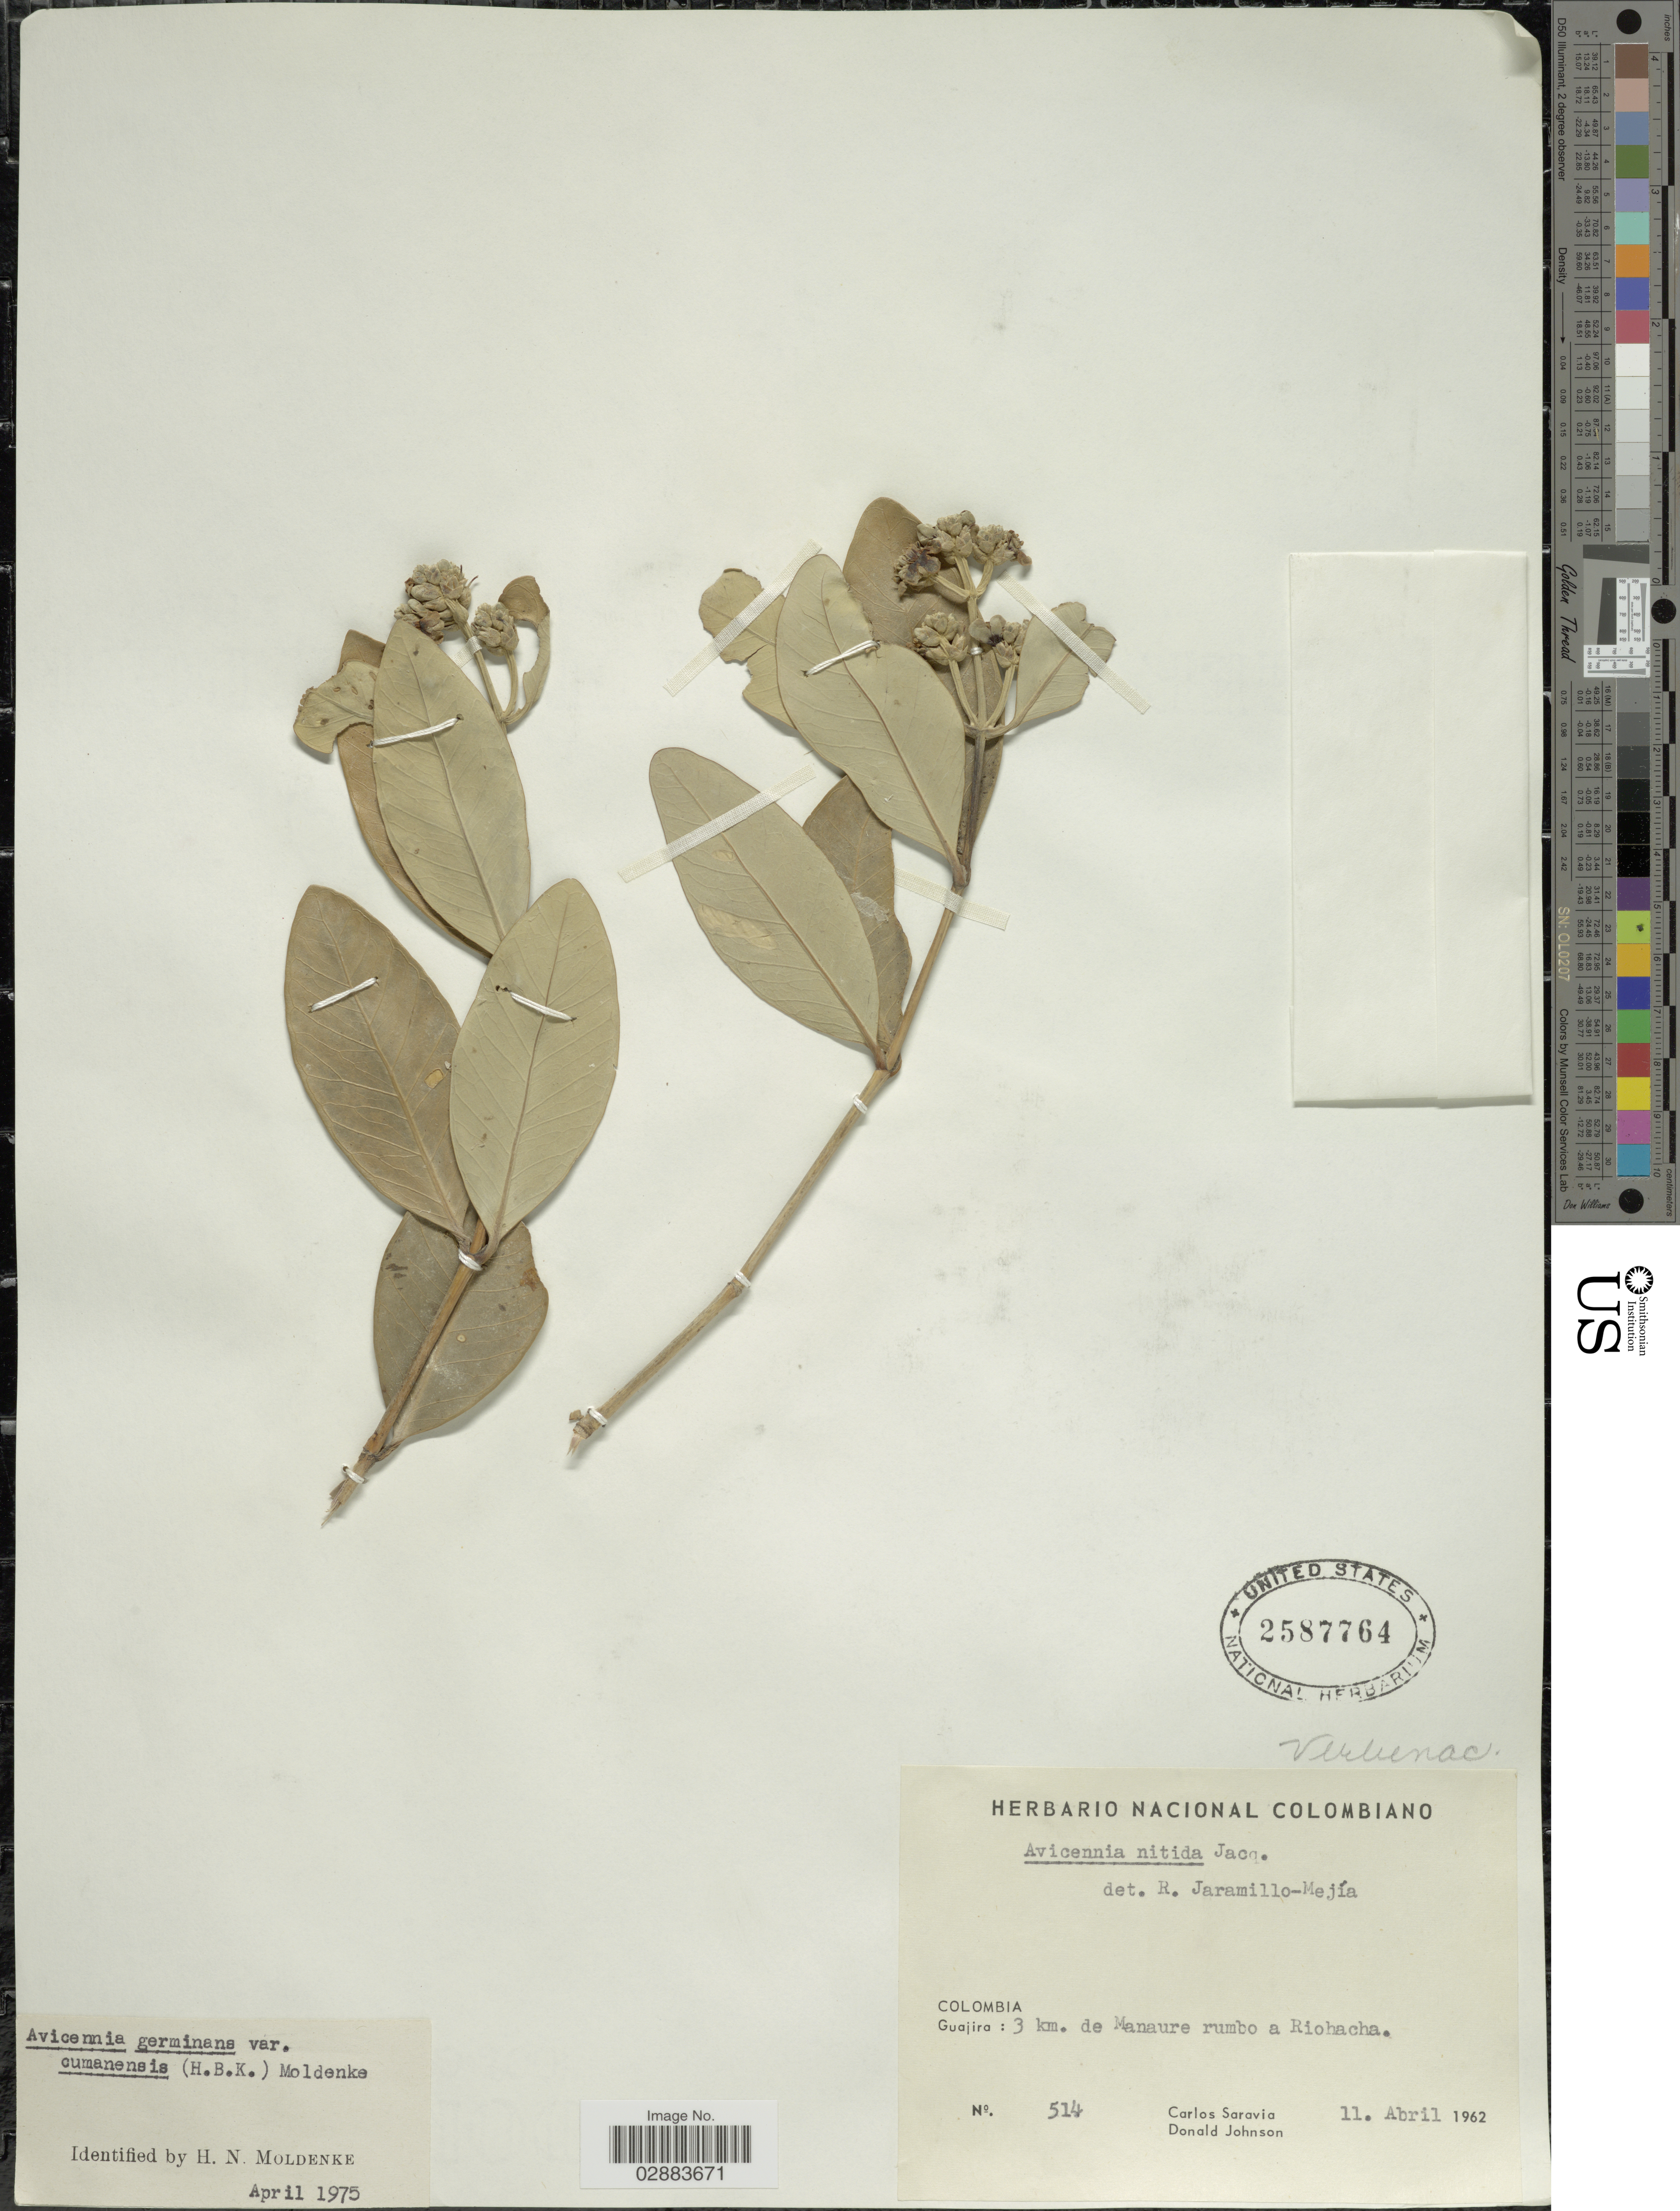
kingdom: Plantae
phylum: Tracheophyta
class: Magnoliopsida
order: Lamiales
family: Acanthaceae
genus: Avicennia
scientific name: Avicennia germinans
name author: (L.) L.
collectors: C. Saravia & D. Johnson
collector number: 514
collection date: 1962-04-11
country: Colombia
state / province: La Guajira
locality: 3 km. de Manaure rumbo a Riohacha.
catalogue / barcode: US 2587764